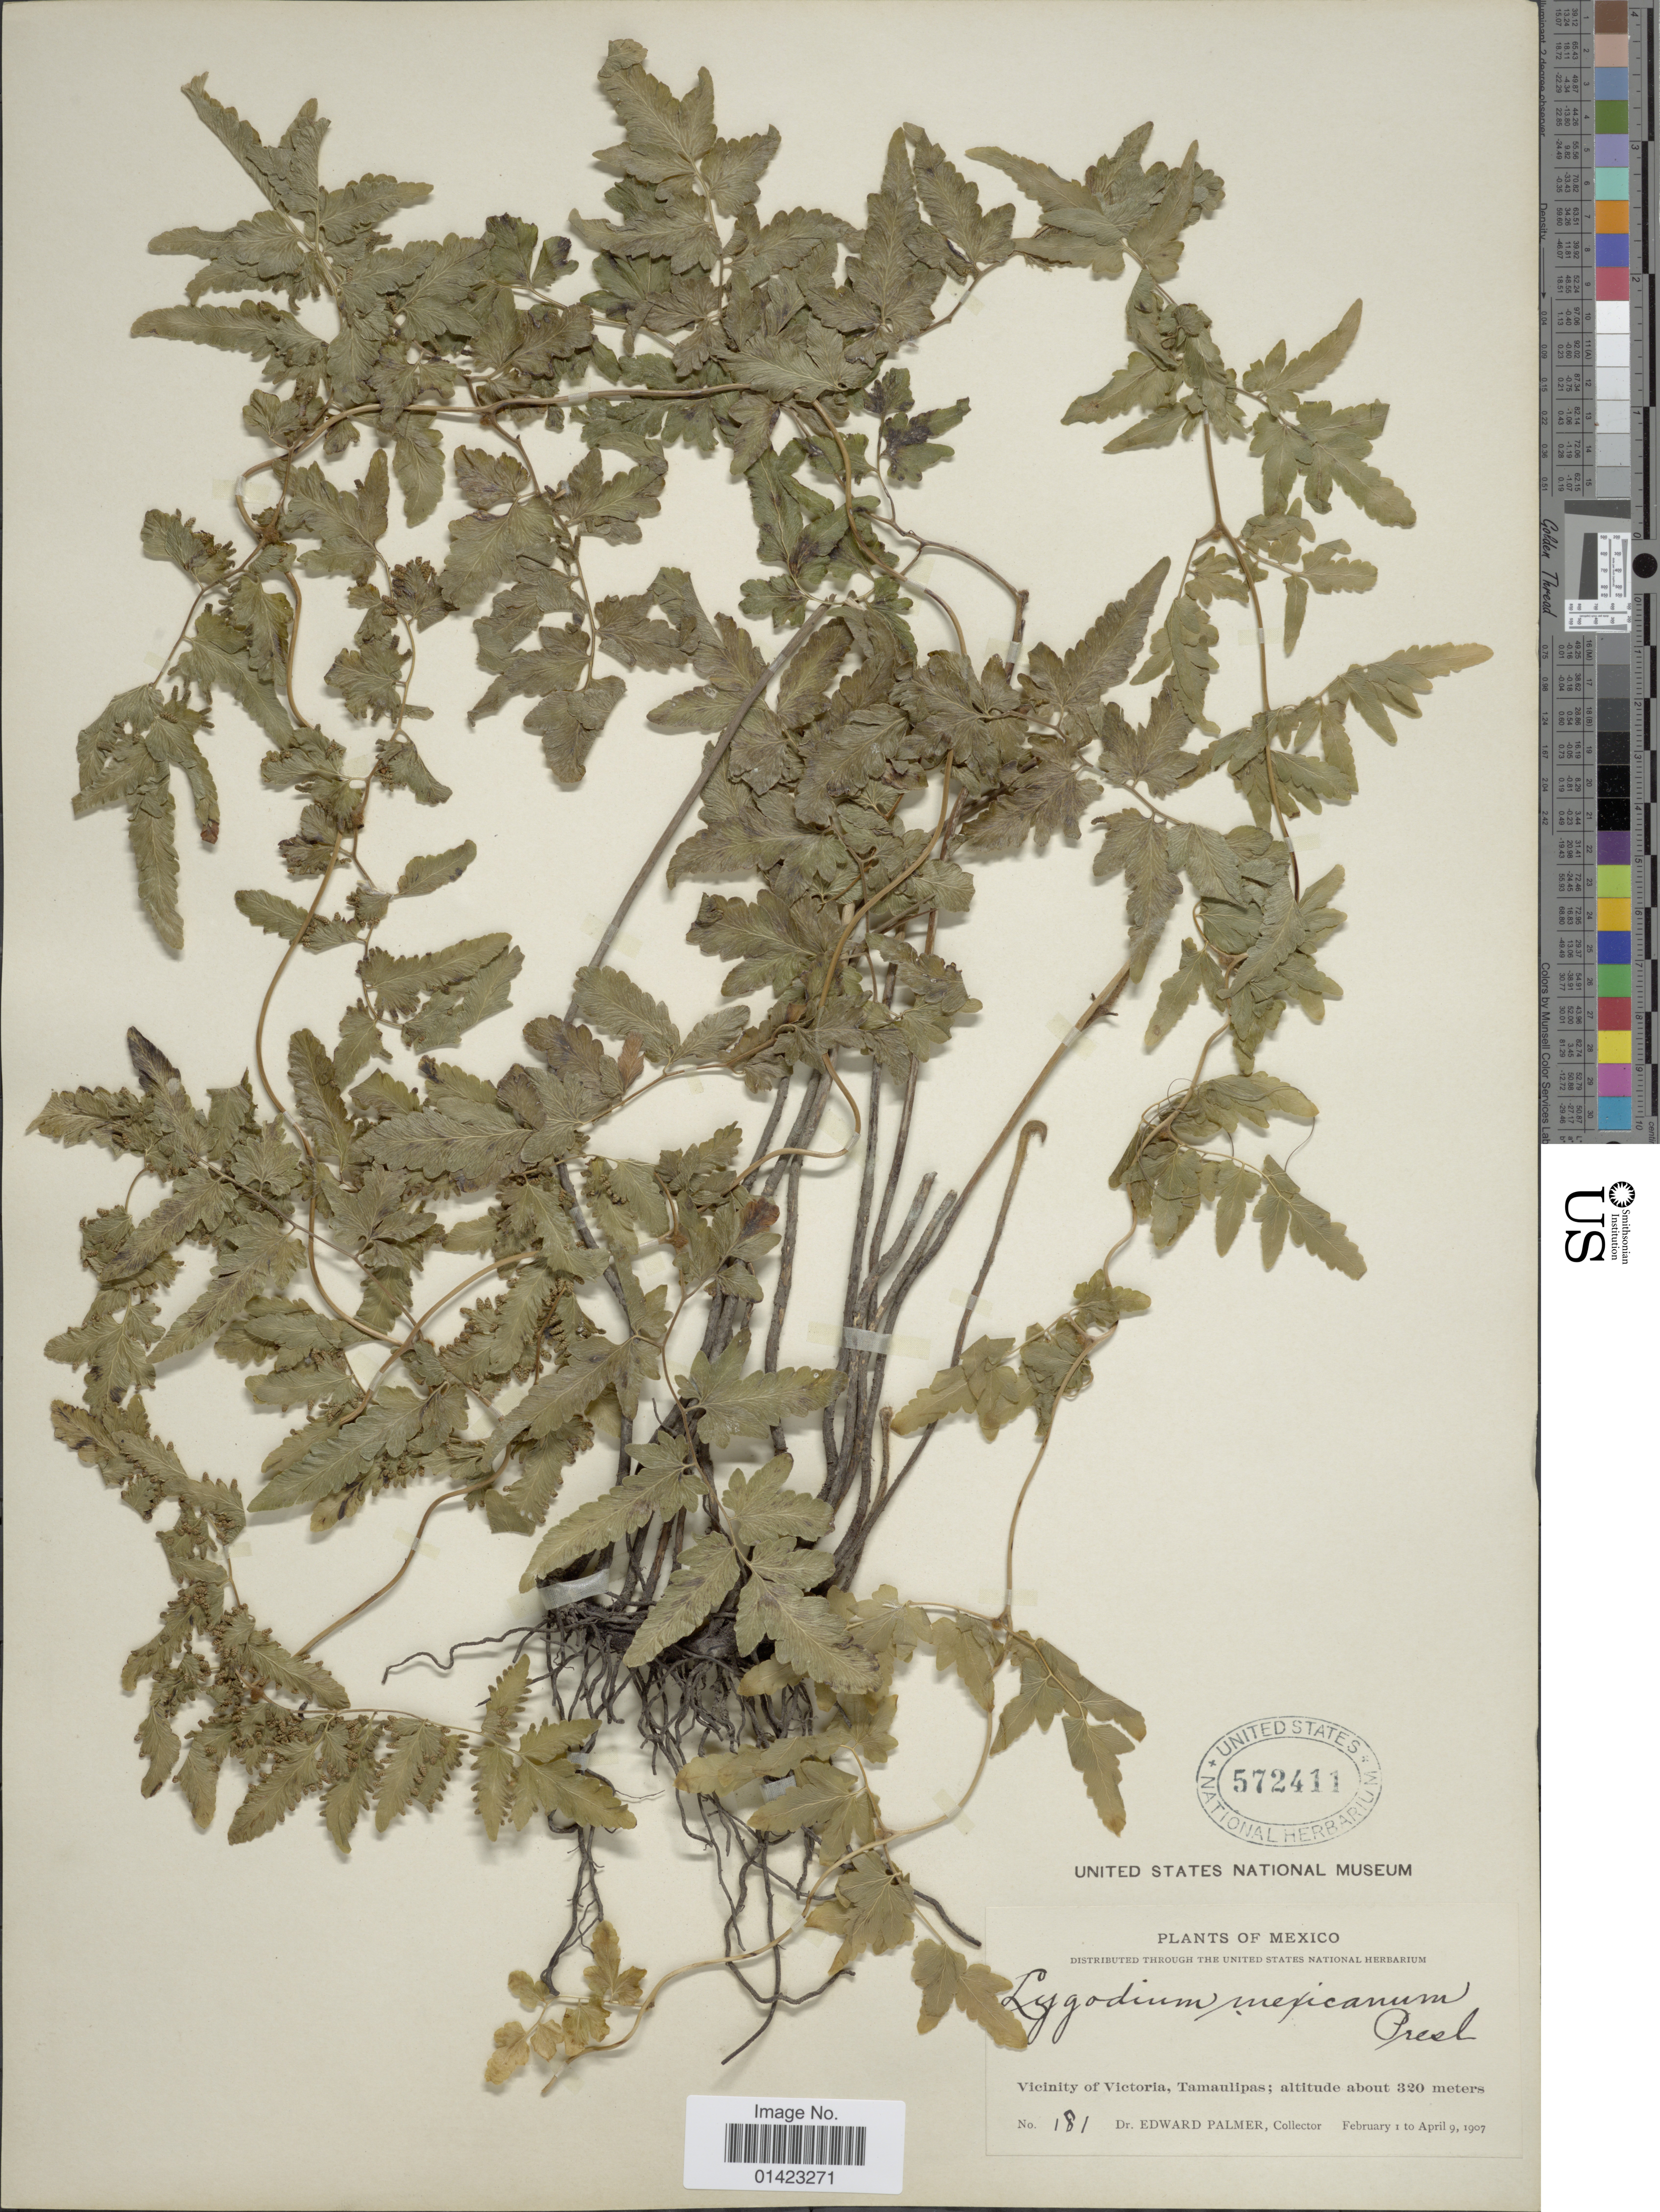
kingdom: Plantae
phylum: Tracheophyta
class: Polypodiopsida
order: Schizaeales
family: Lygodiaceae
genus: Lygodium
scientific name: Lygodium venustum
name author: Sw.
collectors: E. Palmer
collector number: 181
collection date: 1907-02-01/1907-04-09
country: Mexico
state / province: Tamaulipas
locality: Vicinity of Victoria, Tamaulipas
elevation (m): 320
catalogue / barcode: US 572411